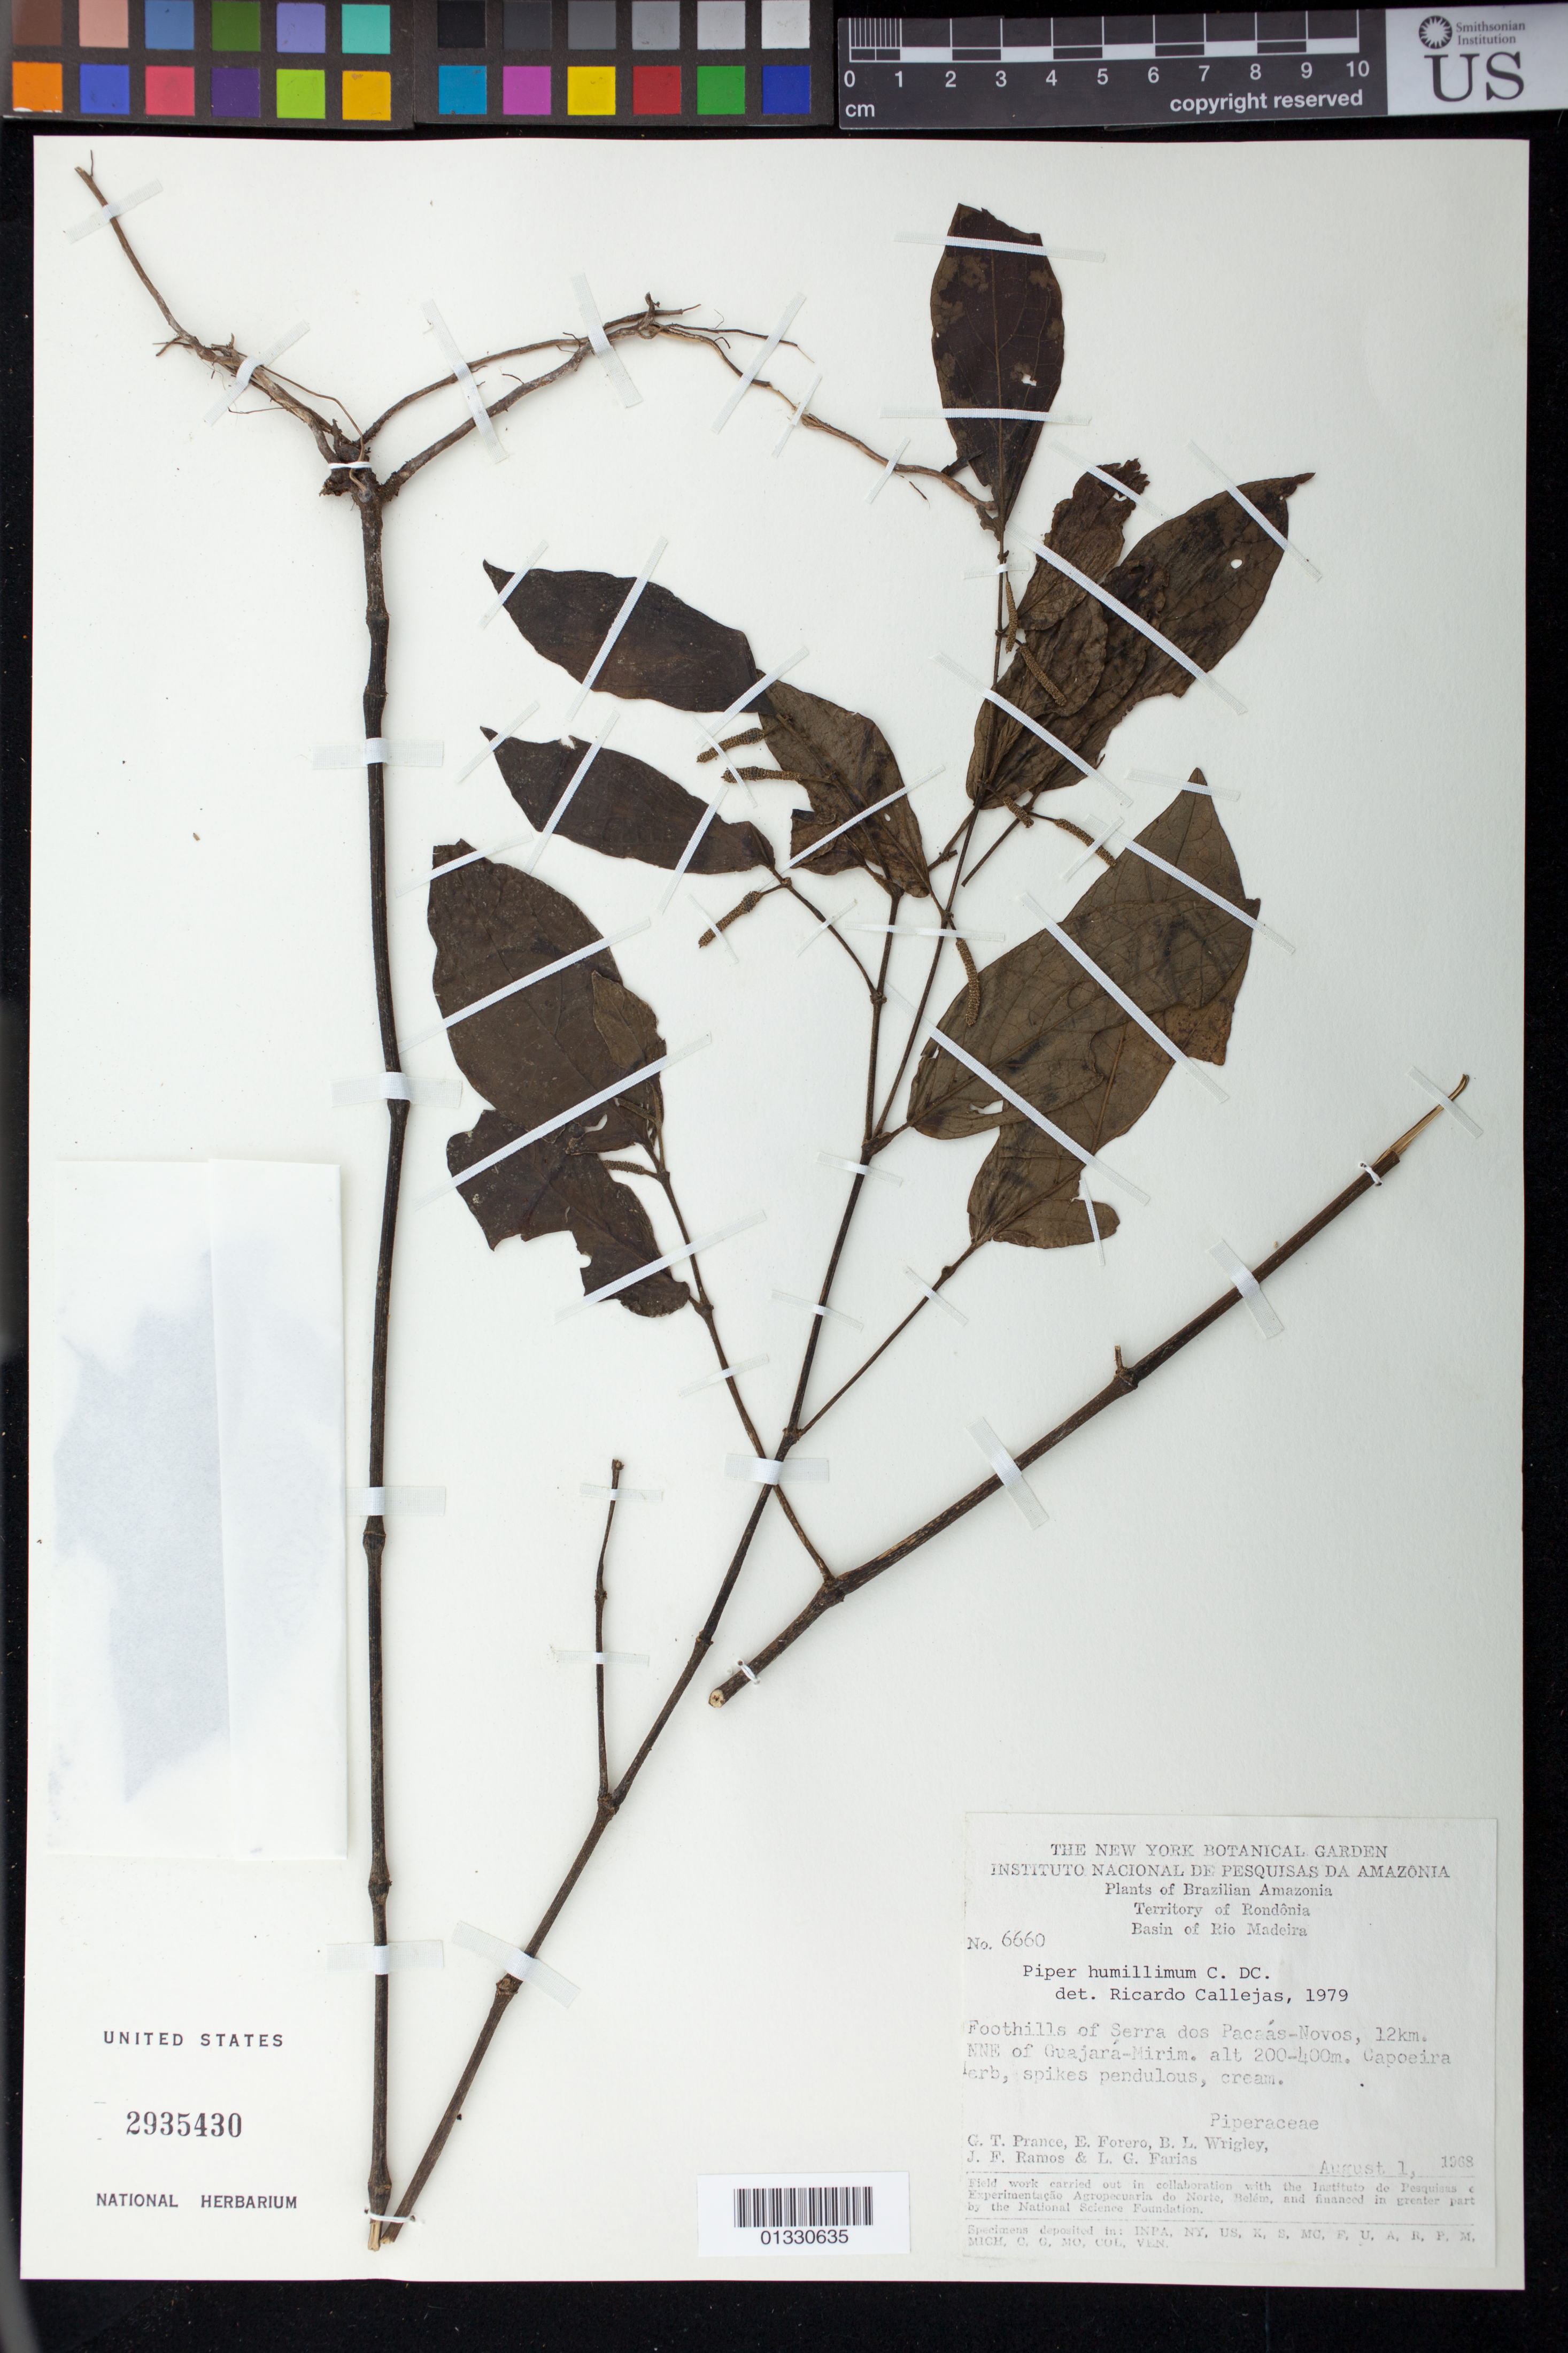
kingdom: Plantae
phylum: Tracheophyta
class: Magnoliopsida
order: Piperales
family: Piperaceae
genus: Piper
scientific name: Piper humillimum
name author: C. DC.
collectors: G. T. Prance, E. Forero, B. L. Wrigley, J. F. Ramos & L. G. Farias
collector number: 6660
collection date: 1968-08-01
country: Brazil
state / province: Rondônia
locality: Foothills of Serra dos Pacáas-Novos, 12 km NNE of Guajará-Mirim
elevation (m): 200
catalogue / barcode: US 2935430